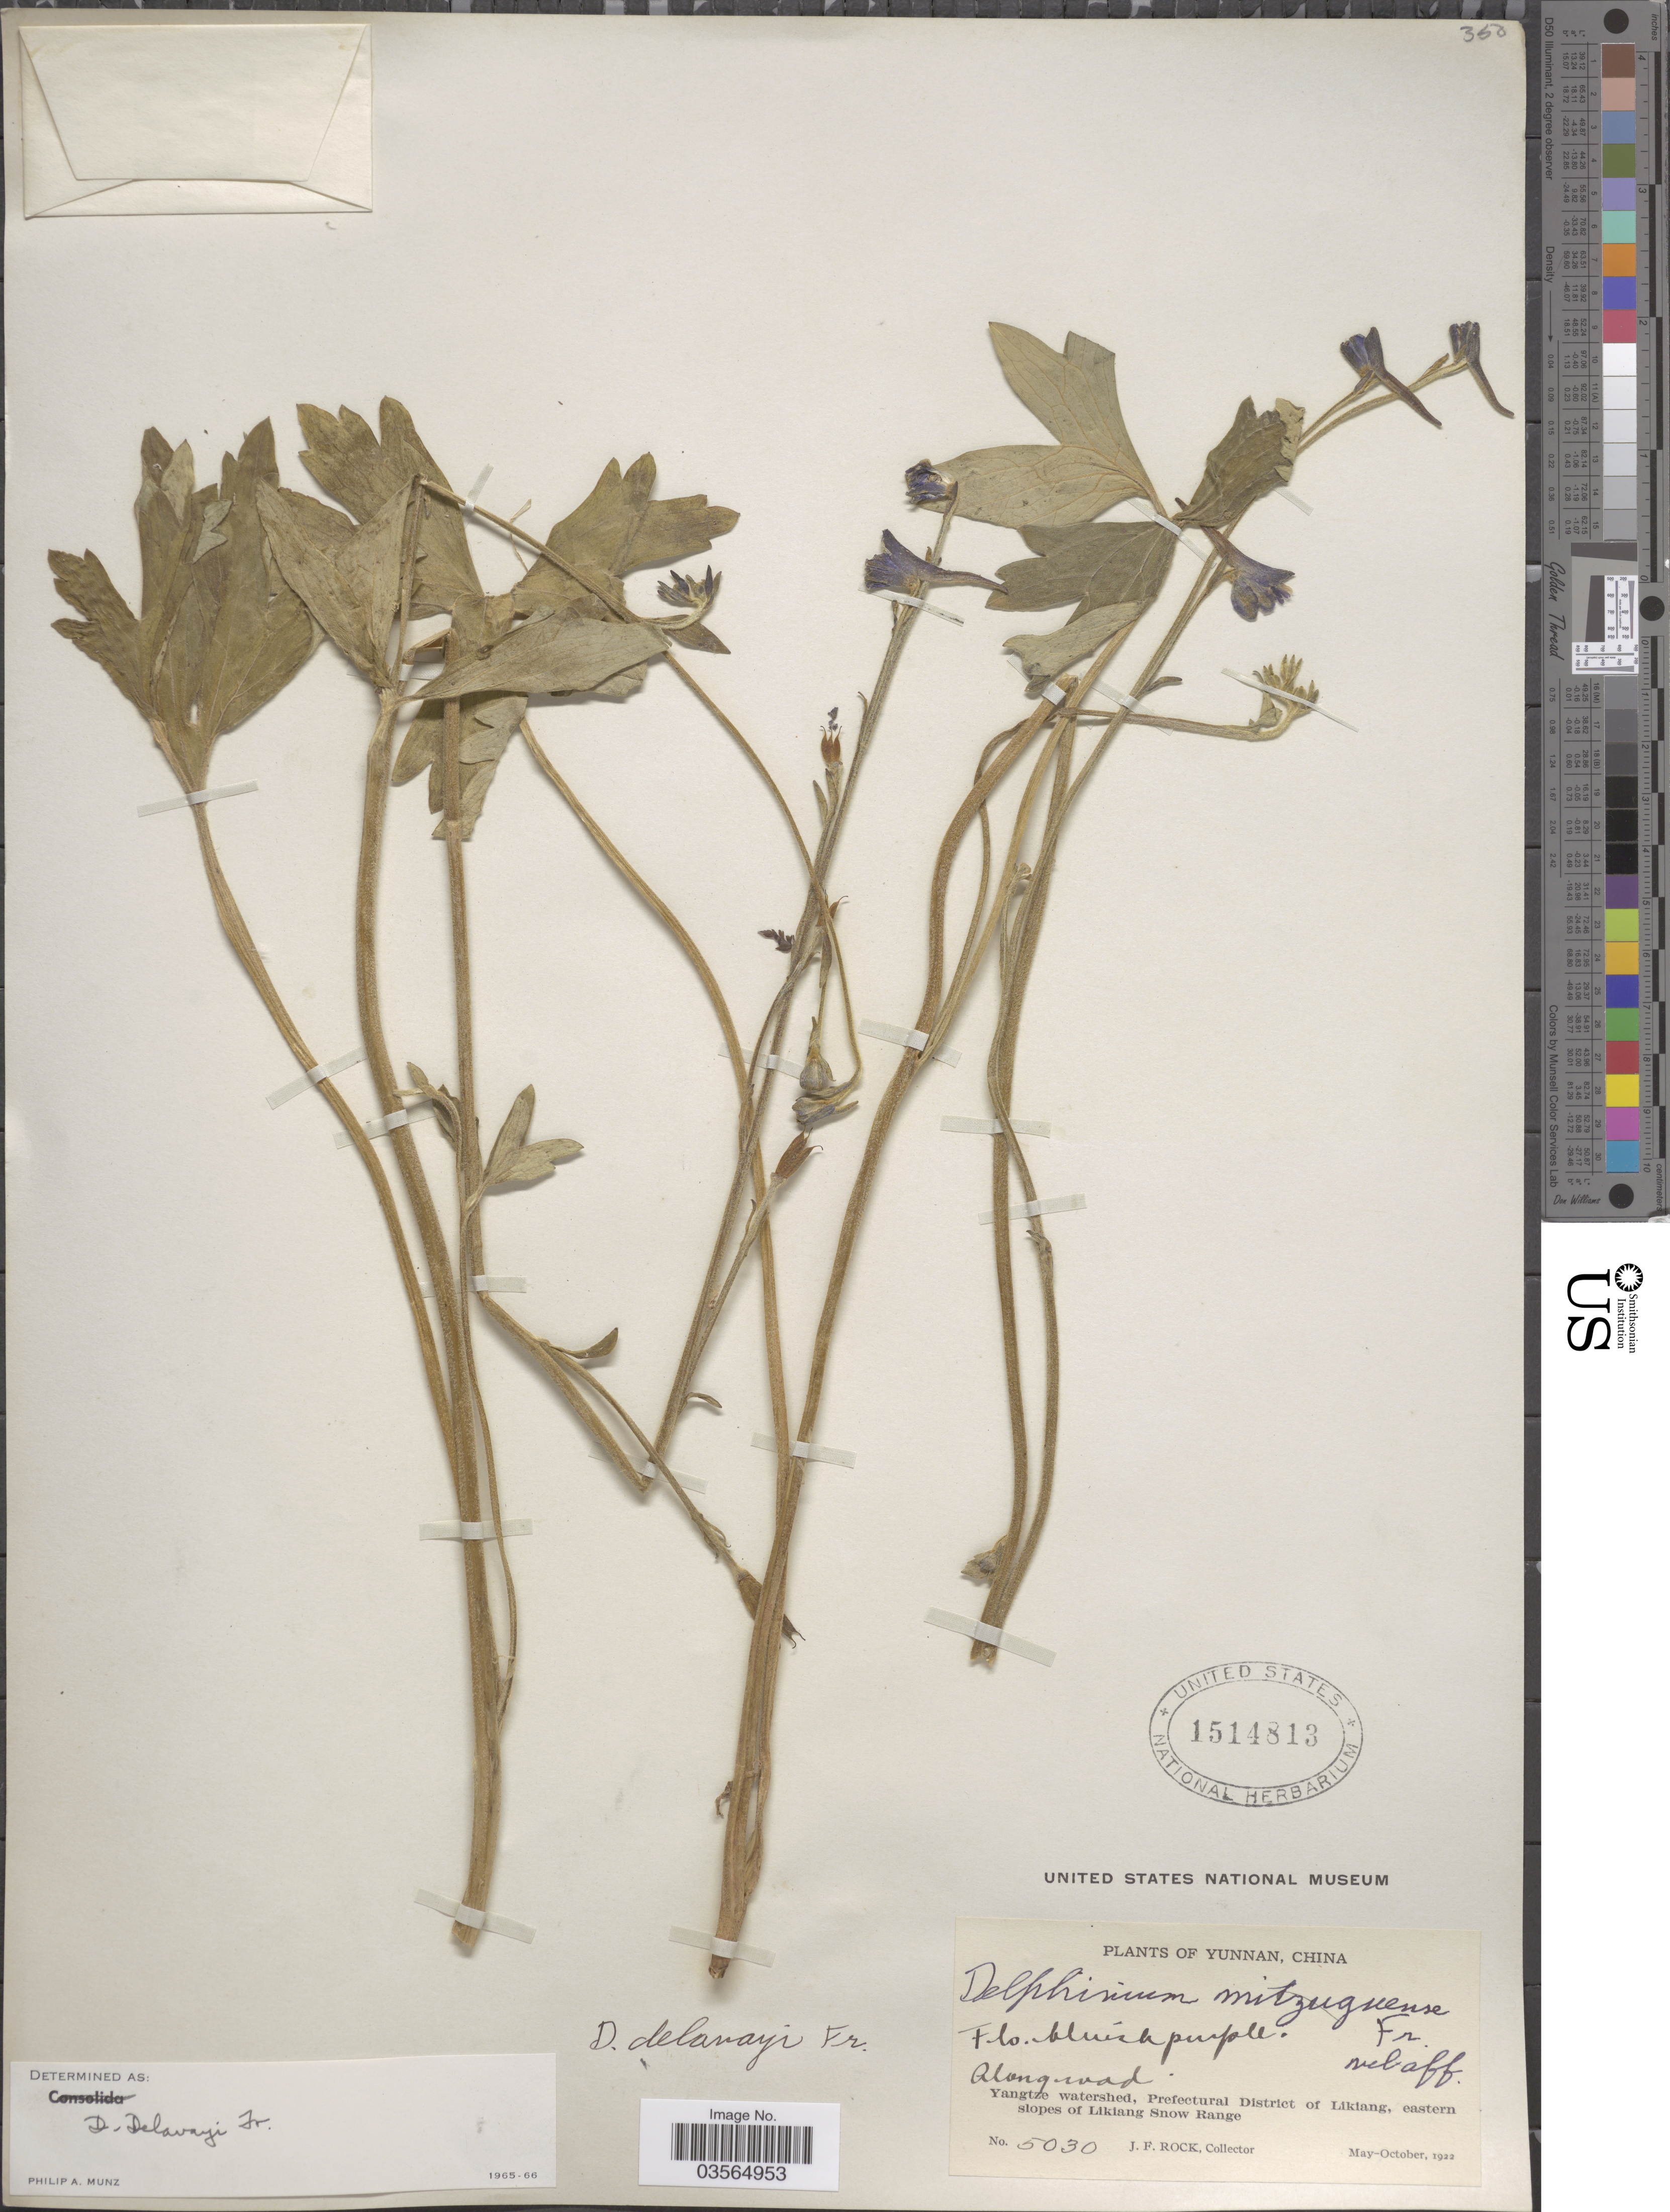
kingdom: Plantae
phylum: Tracheophyta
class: Magnoliopsida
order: Ranunculales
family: Ranunculaceae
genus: Delphinium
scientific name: Delphinium delavayi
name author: Franch.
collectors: J. Rock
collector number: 5030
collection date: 1922-05/1922-10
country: China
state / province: Yunnan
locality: Along road. Yangtze watershed, Prefectural District of Likiang, eastern slopes of Likiang Snow Range.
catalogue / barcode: US 1514813